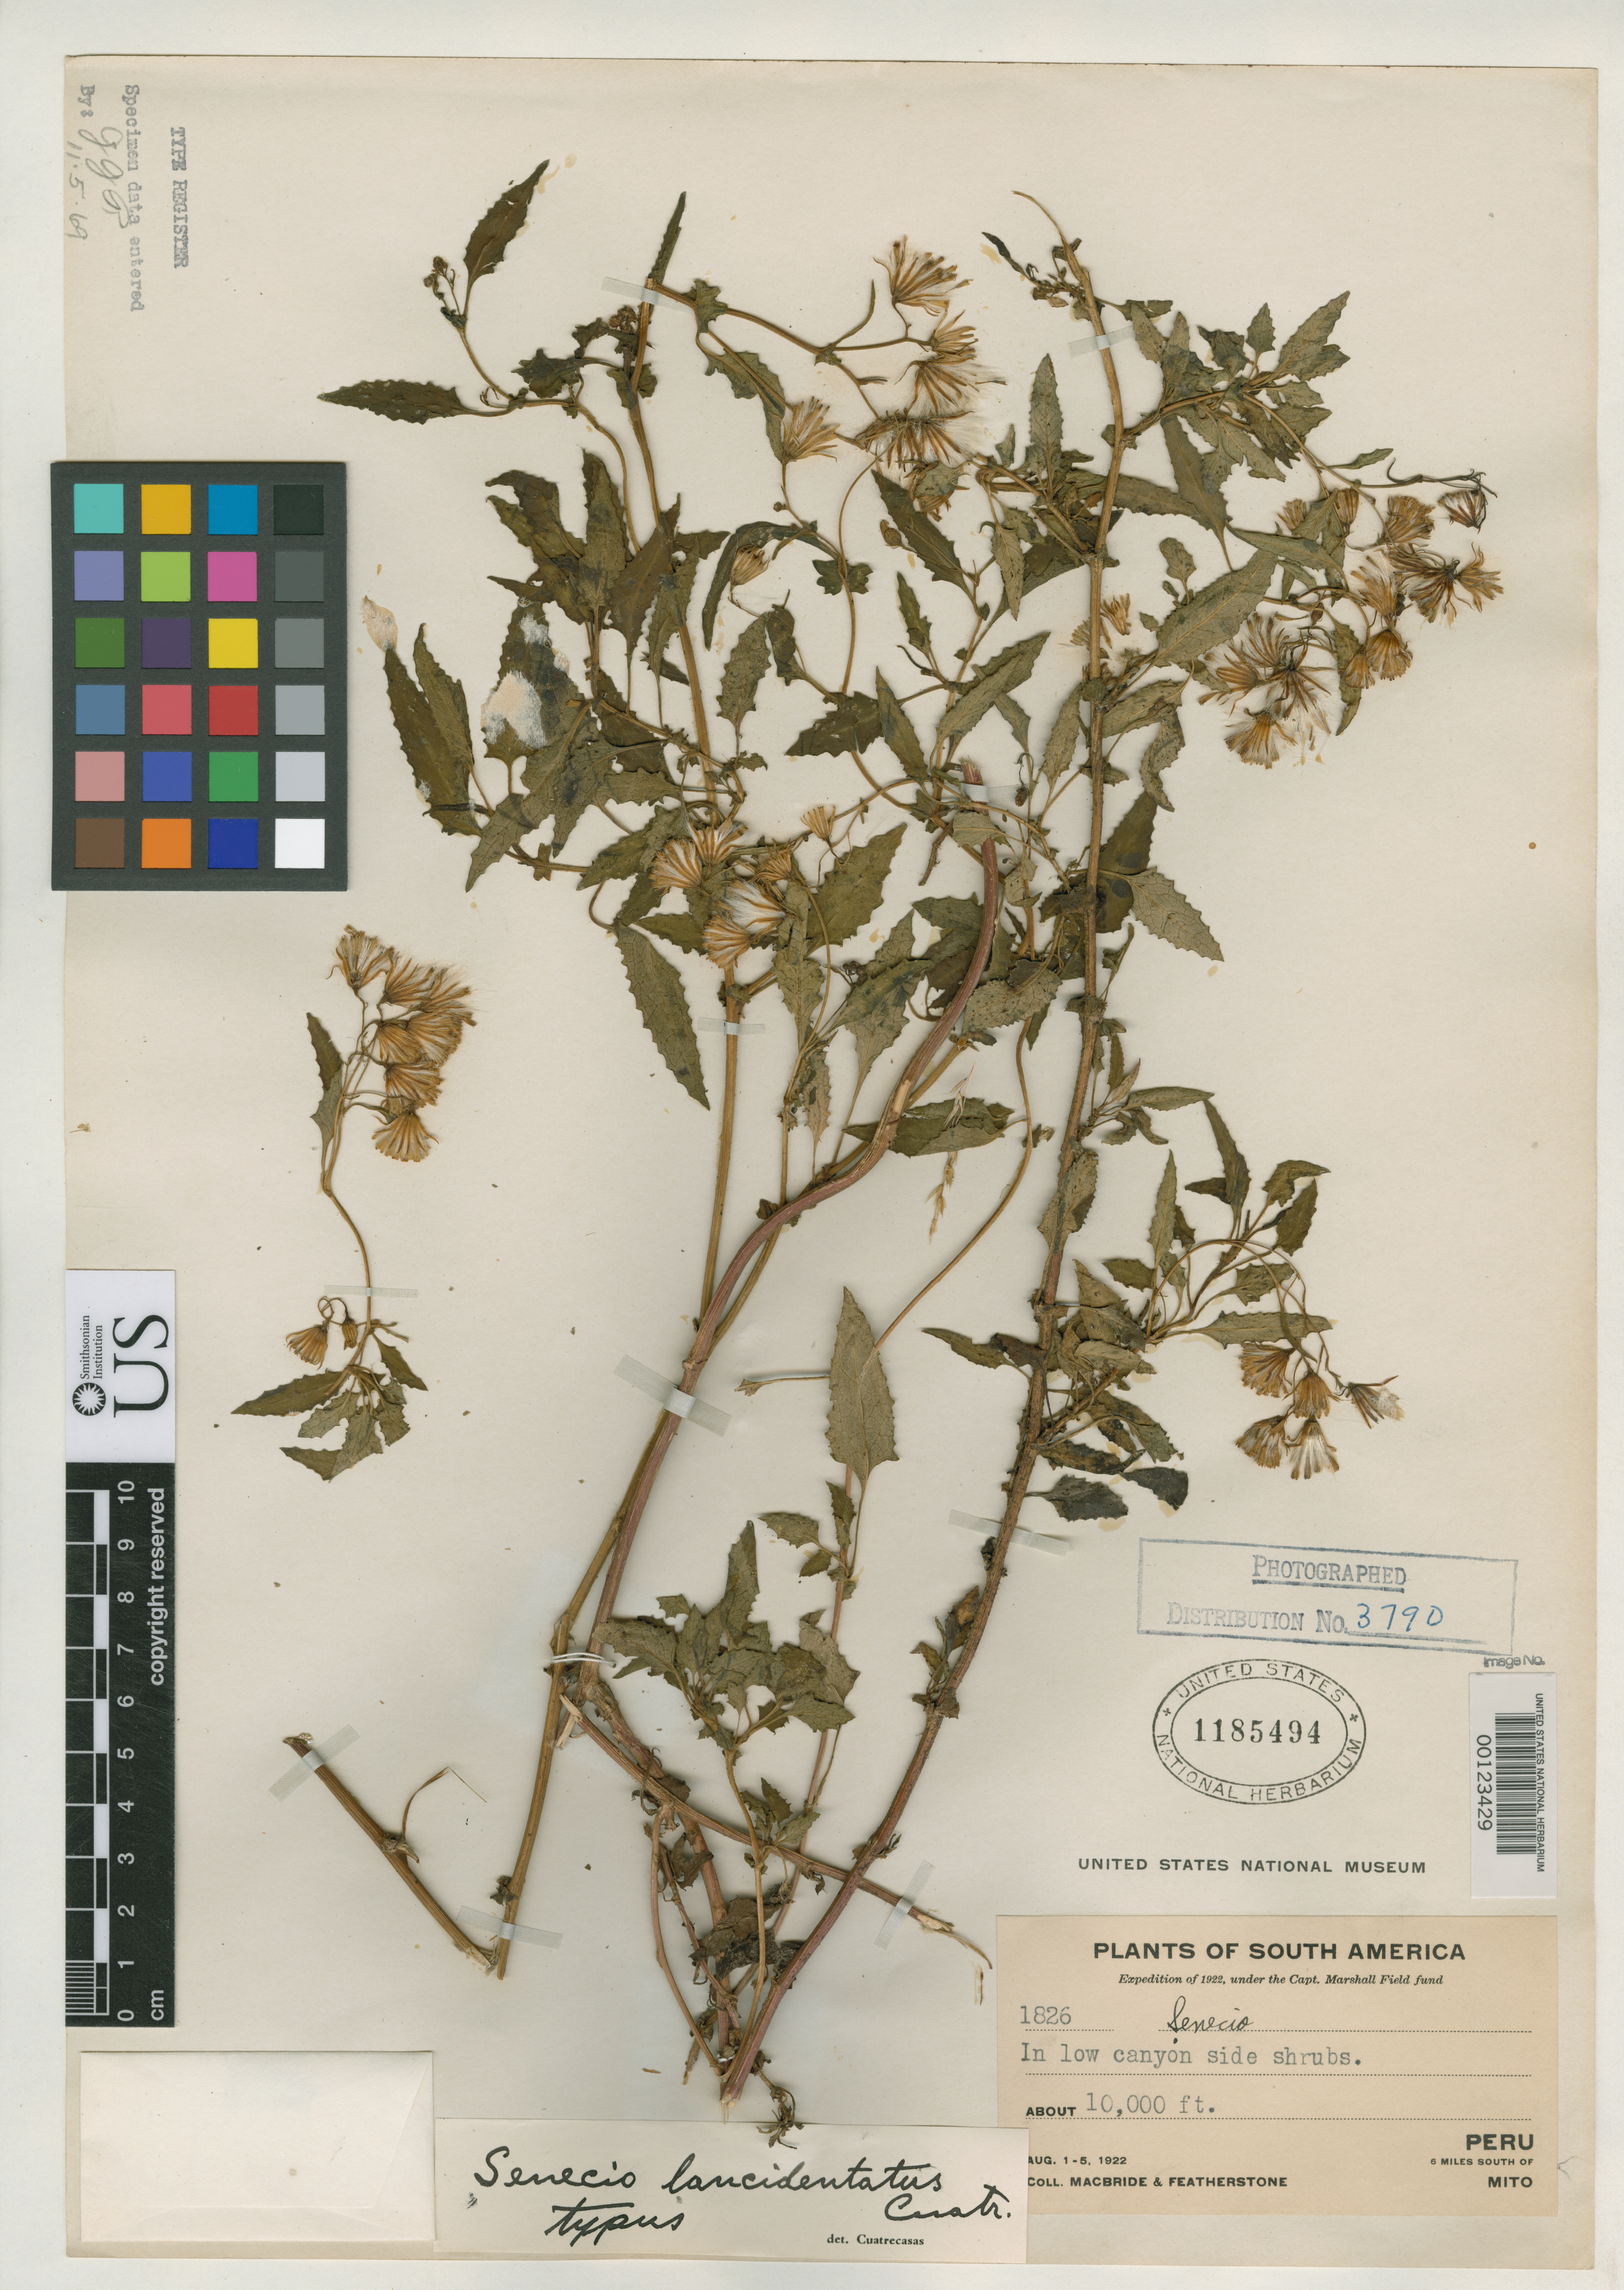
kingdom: Plantae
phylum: Tracheophyta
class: Magnoliopsida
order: Asterales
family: Asteraceae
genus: Senecio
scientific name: Senecio lancidentatus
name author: Cuatrec.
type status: Holotype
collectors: J. F. Macbride & W. Featherstone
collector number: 1826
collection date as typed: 01 Aug 1922 to 05 Aug 1922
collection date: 1922-08-01/1922-08-05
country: Peru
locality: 6 miles S of Mito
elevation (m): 3048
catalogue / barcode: US 1185494